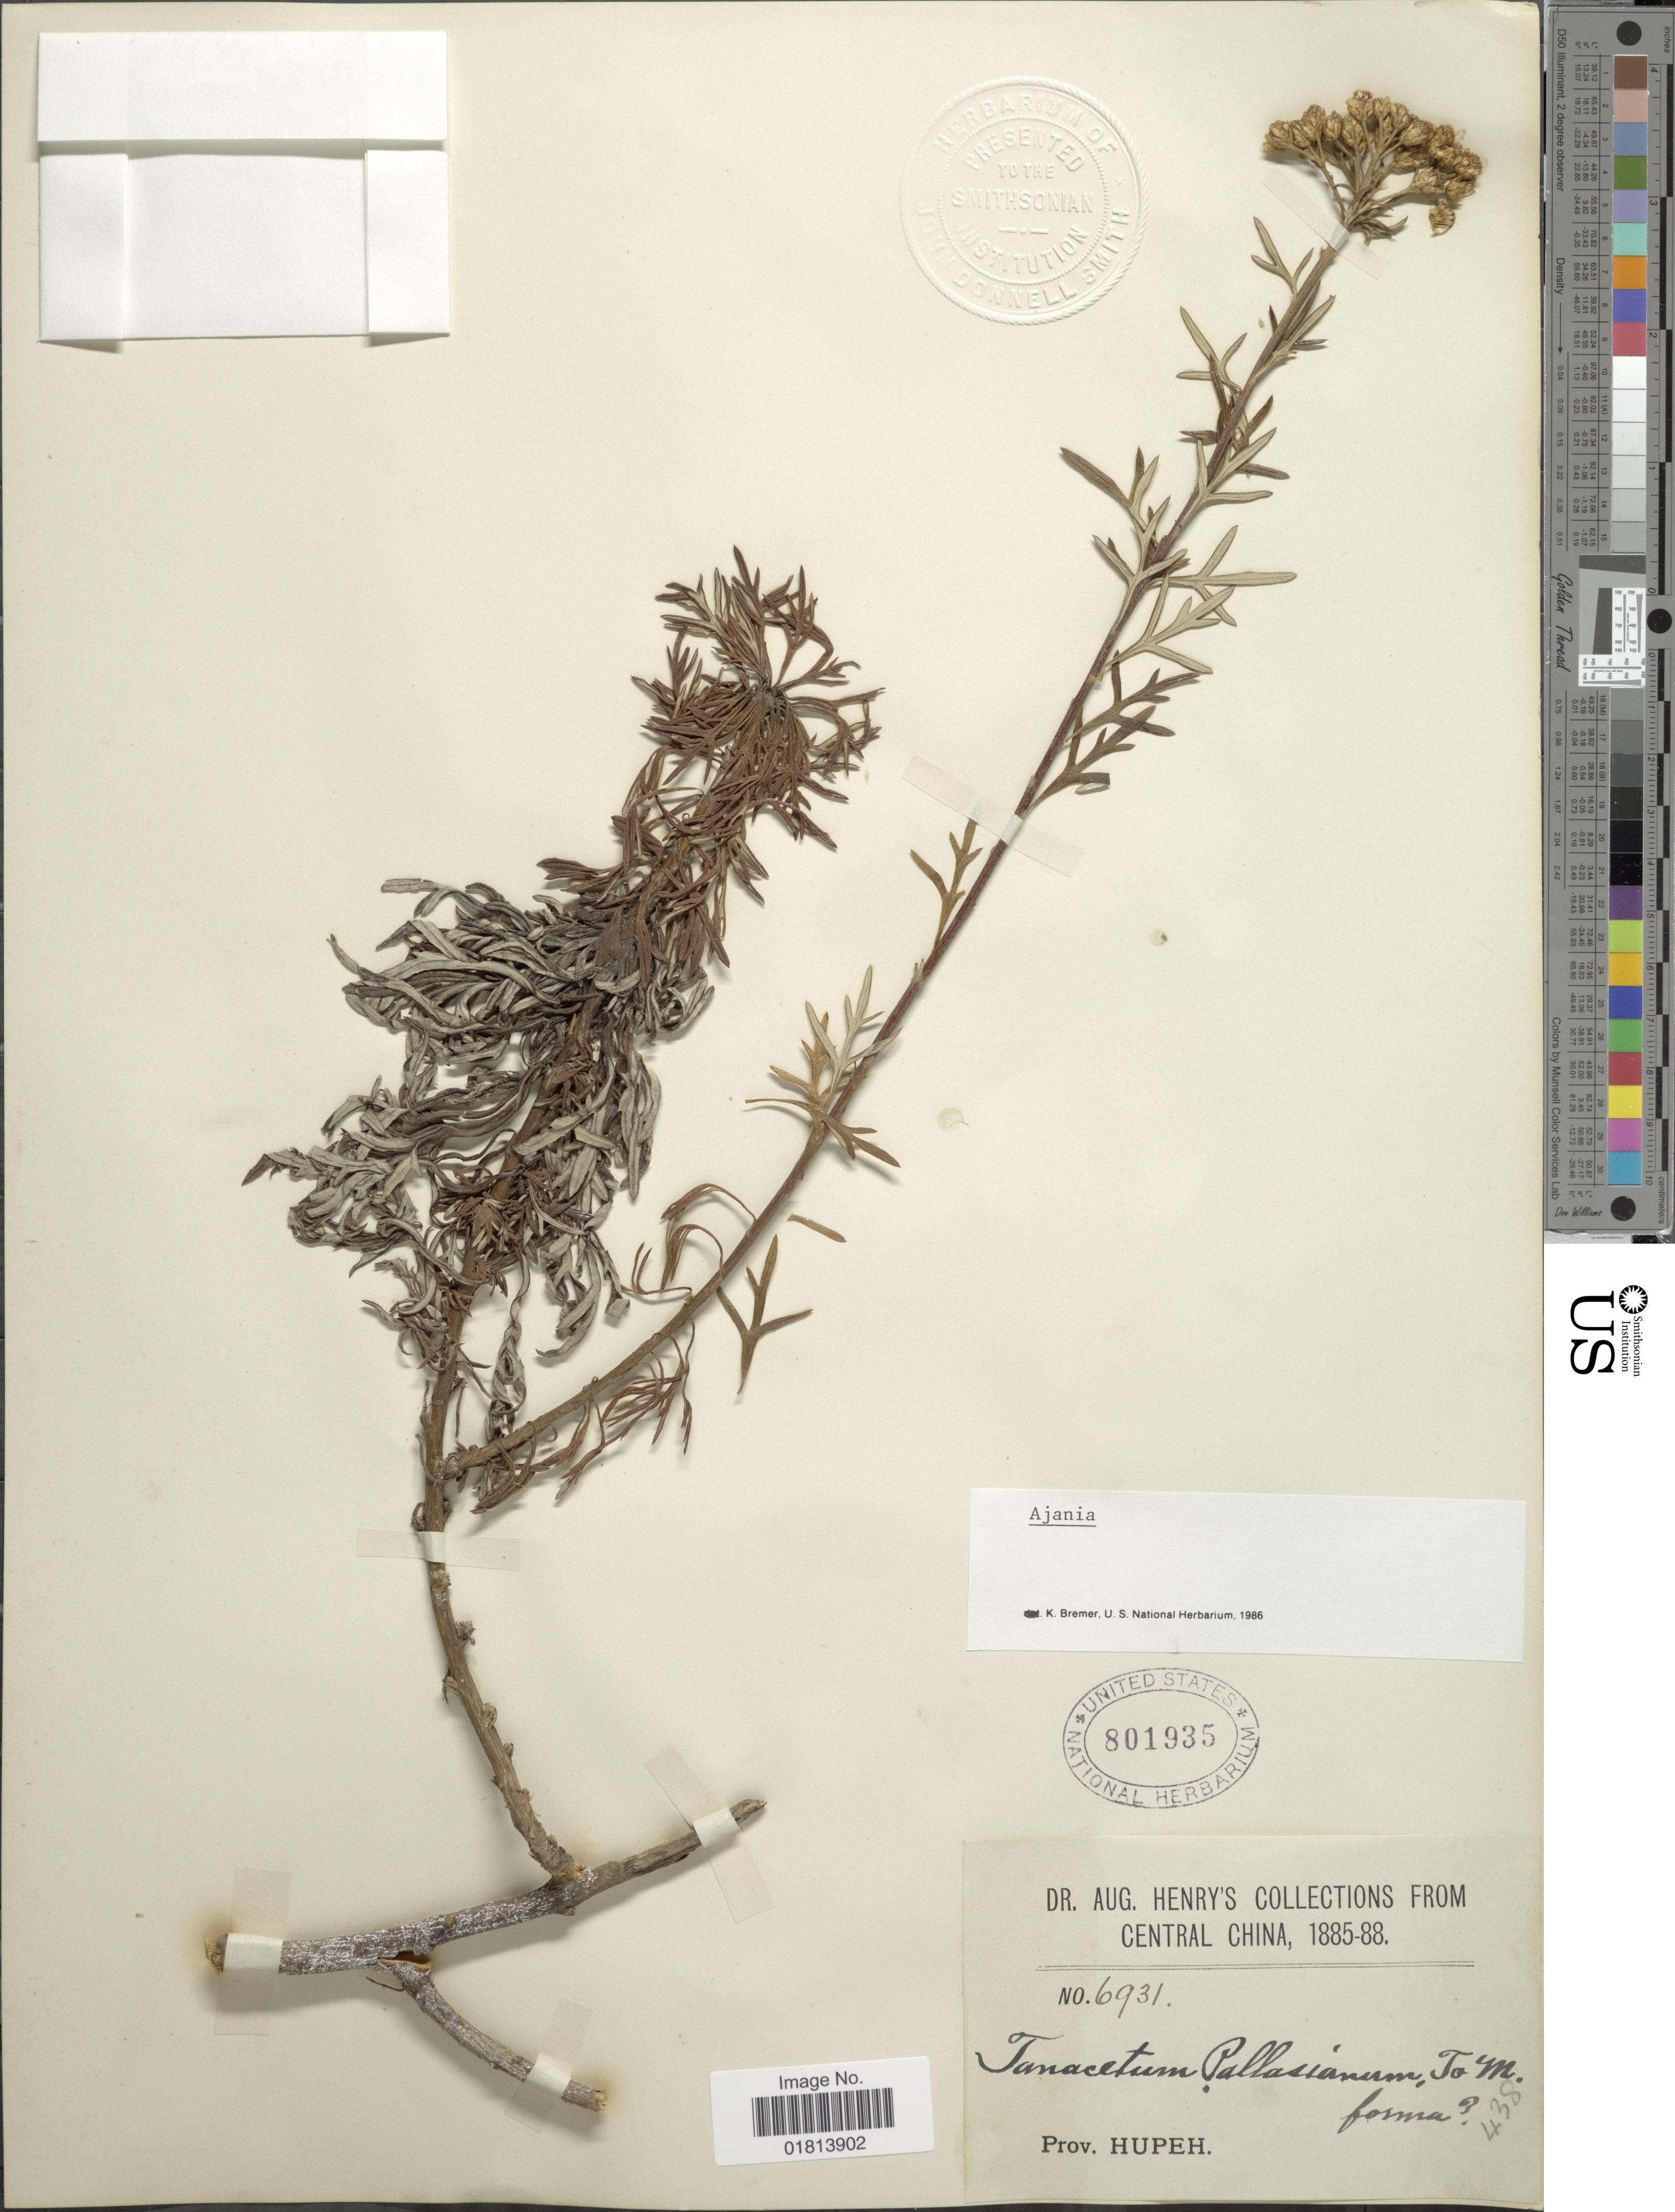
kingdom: Plantae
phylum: Tracheophyta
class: Magnoliopsida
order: Asterales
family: Asteraceae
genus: Ajania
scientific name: Ajania pallasiana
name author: (Fisch. ex Besser) Poljakov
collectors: A. Henry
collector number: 6931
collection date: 1885/1888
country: China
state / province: Hubei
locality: Central China, Prov. Hupeh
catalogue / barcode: US 801935